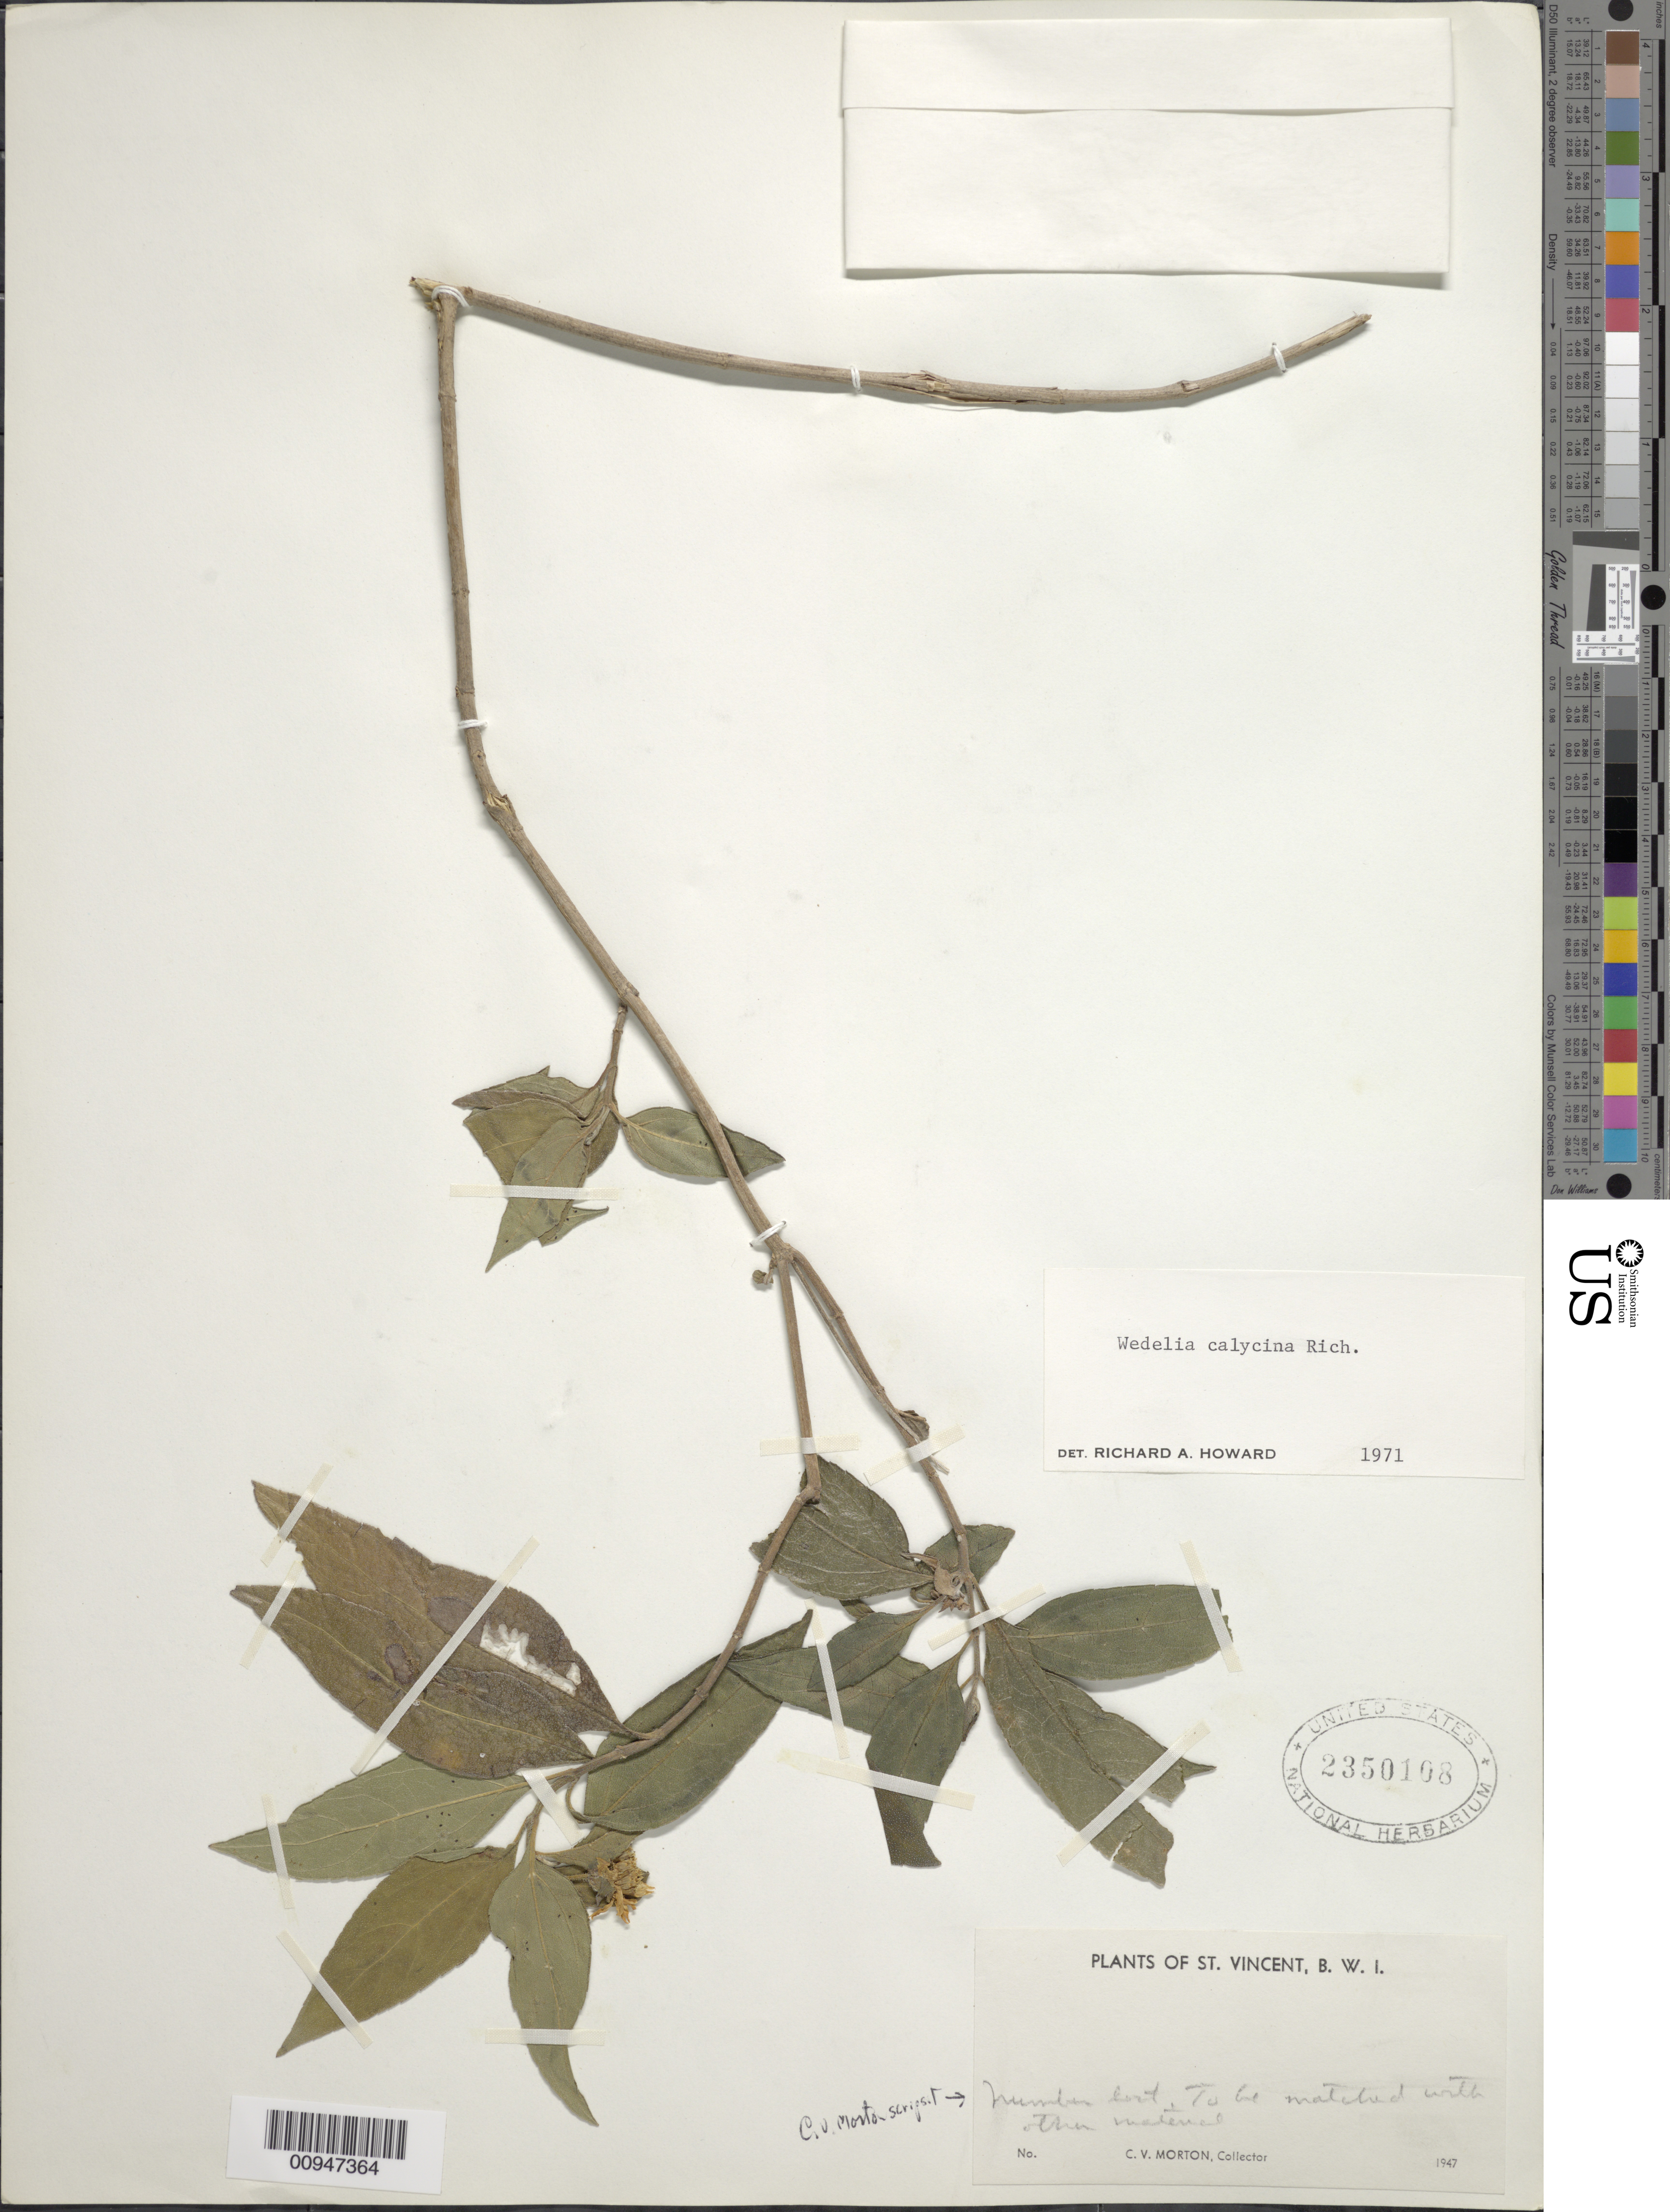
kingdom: Plantae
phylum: Tracheophyta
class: Magnoliopsida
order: Asterales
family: Asteraceae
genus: Wedelia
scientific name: Wedelia calycina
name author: Rich.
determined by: Howard, R. A.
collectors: C. V. Morton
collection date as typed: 1947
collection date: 1947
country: St. Vincent - Grenadines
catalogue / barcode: US 2350108